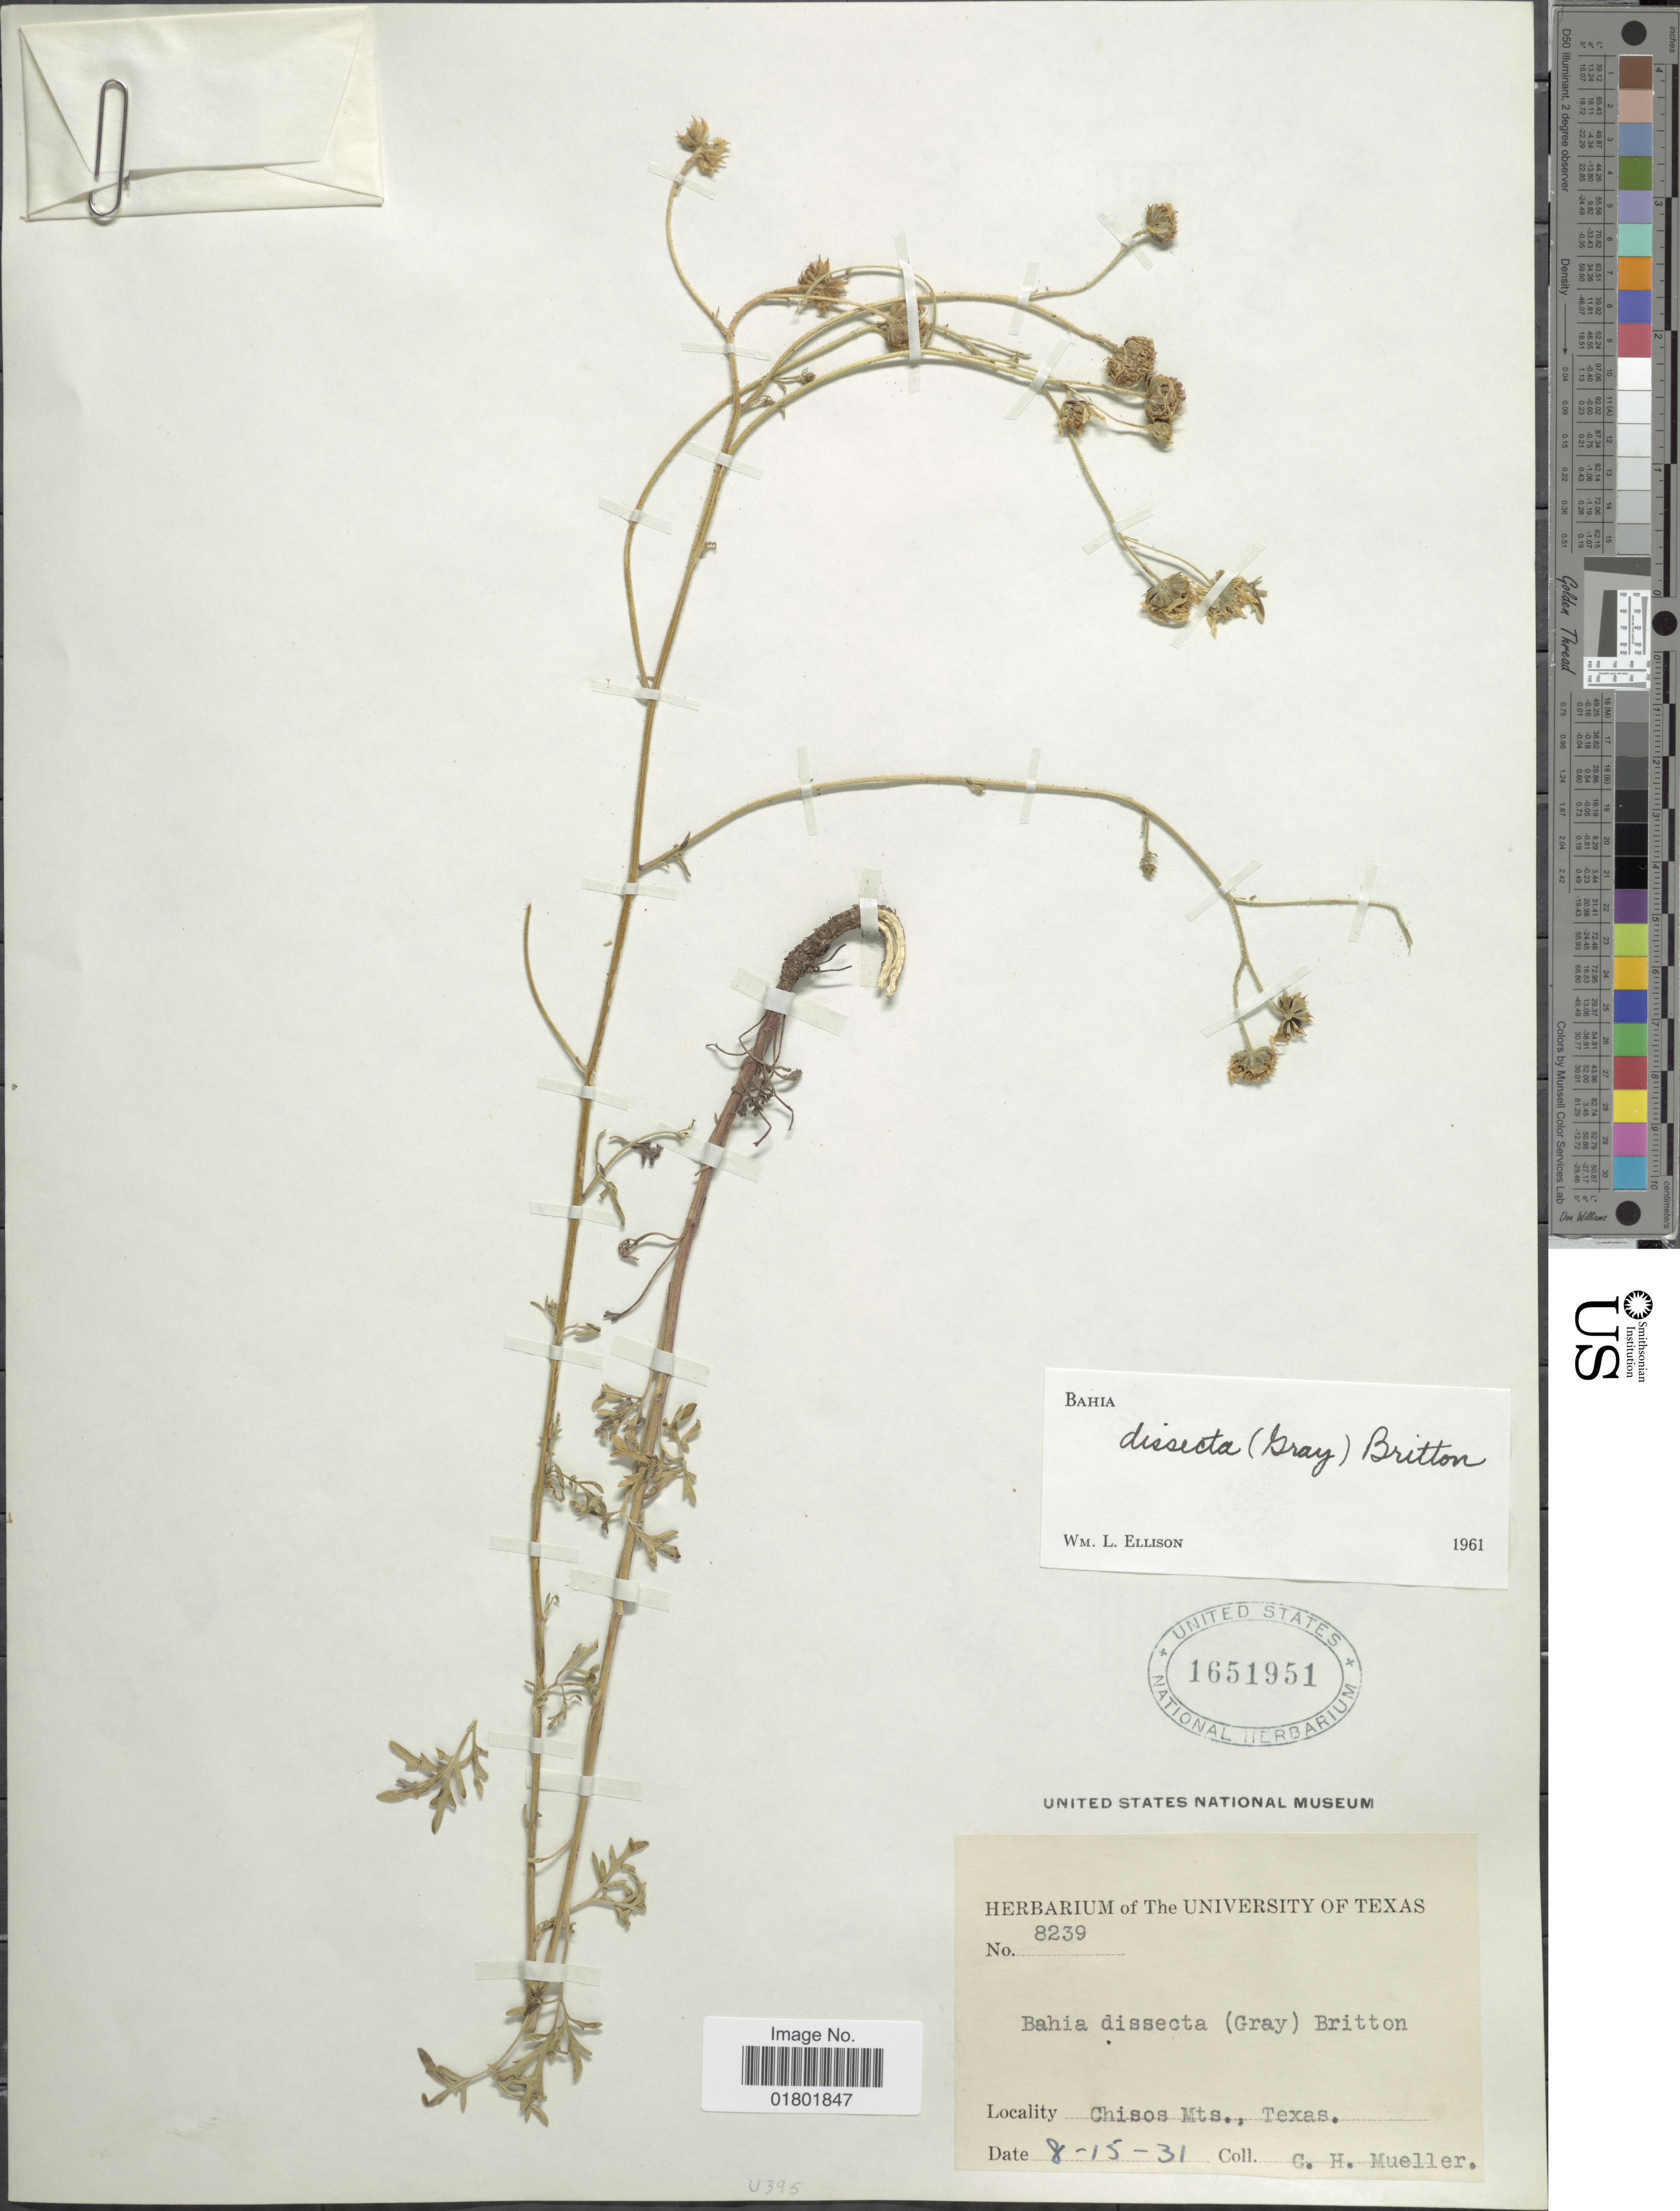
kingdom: Plantae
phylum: Tracheophyta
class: Magnoliopsida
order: Asterales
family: Asteraceae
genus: Bahia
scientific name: Bahia dissecta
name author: (A. Gray) Britton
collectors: C. H. Mueller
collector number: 8239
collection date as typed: Transcribed d/m/y: 15/8/31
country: United States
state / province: Texas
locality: Chisos Mts.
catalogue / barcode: US 1651951